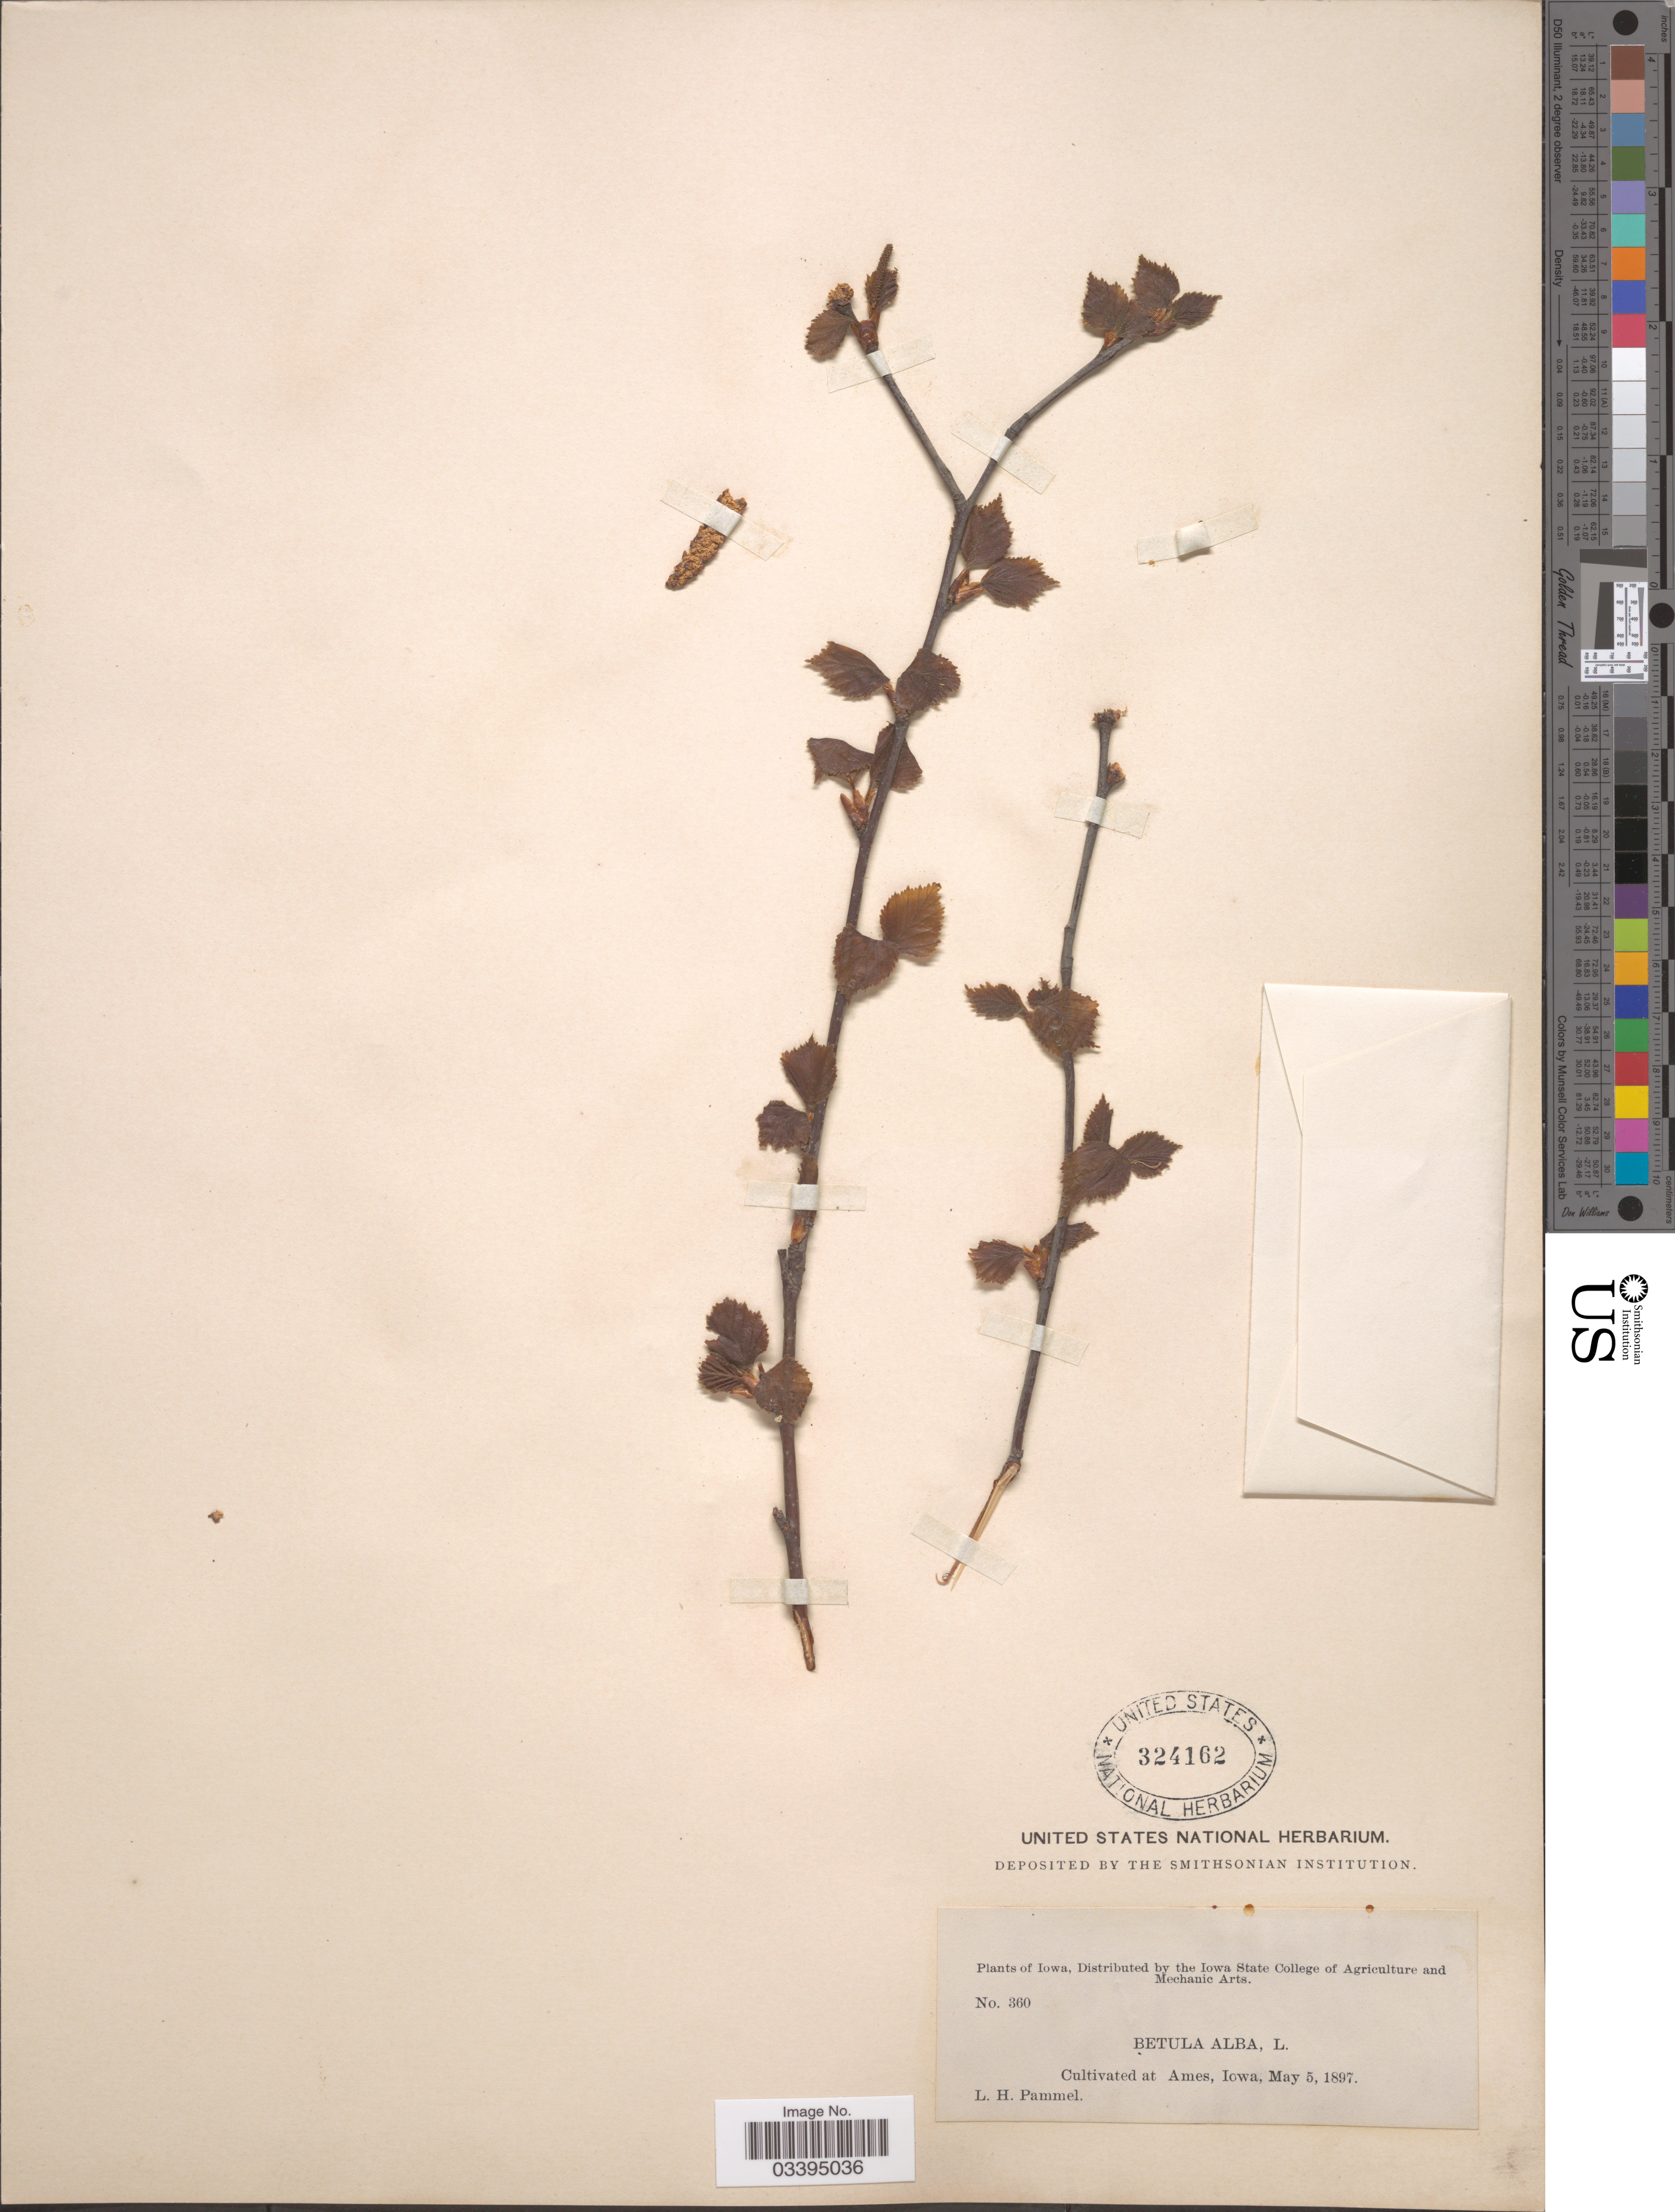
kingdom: Plantae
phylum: Tracheophyta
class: Magnoliopsida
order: Fagales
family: Betulaceae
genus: Betula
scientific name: Betula pubescens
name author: Ehrh.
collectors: L. Pammel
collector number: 360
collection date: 1897-05-05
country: United States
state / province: Iowa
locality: Ames.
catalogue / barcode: US 324162